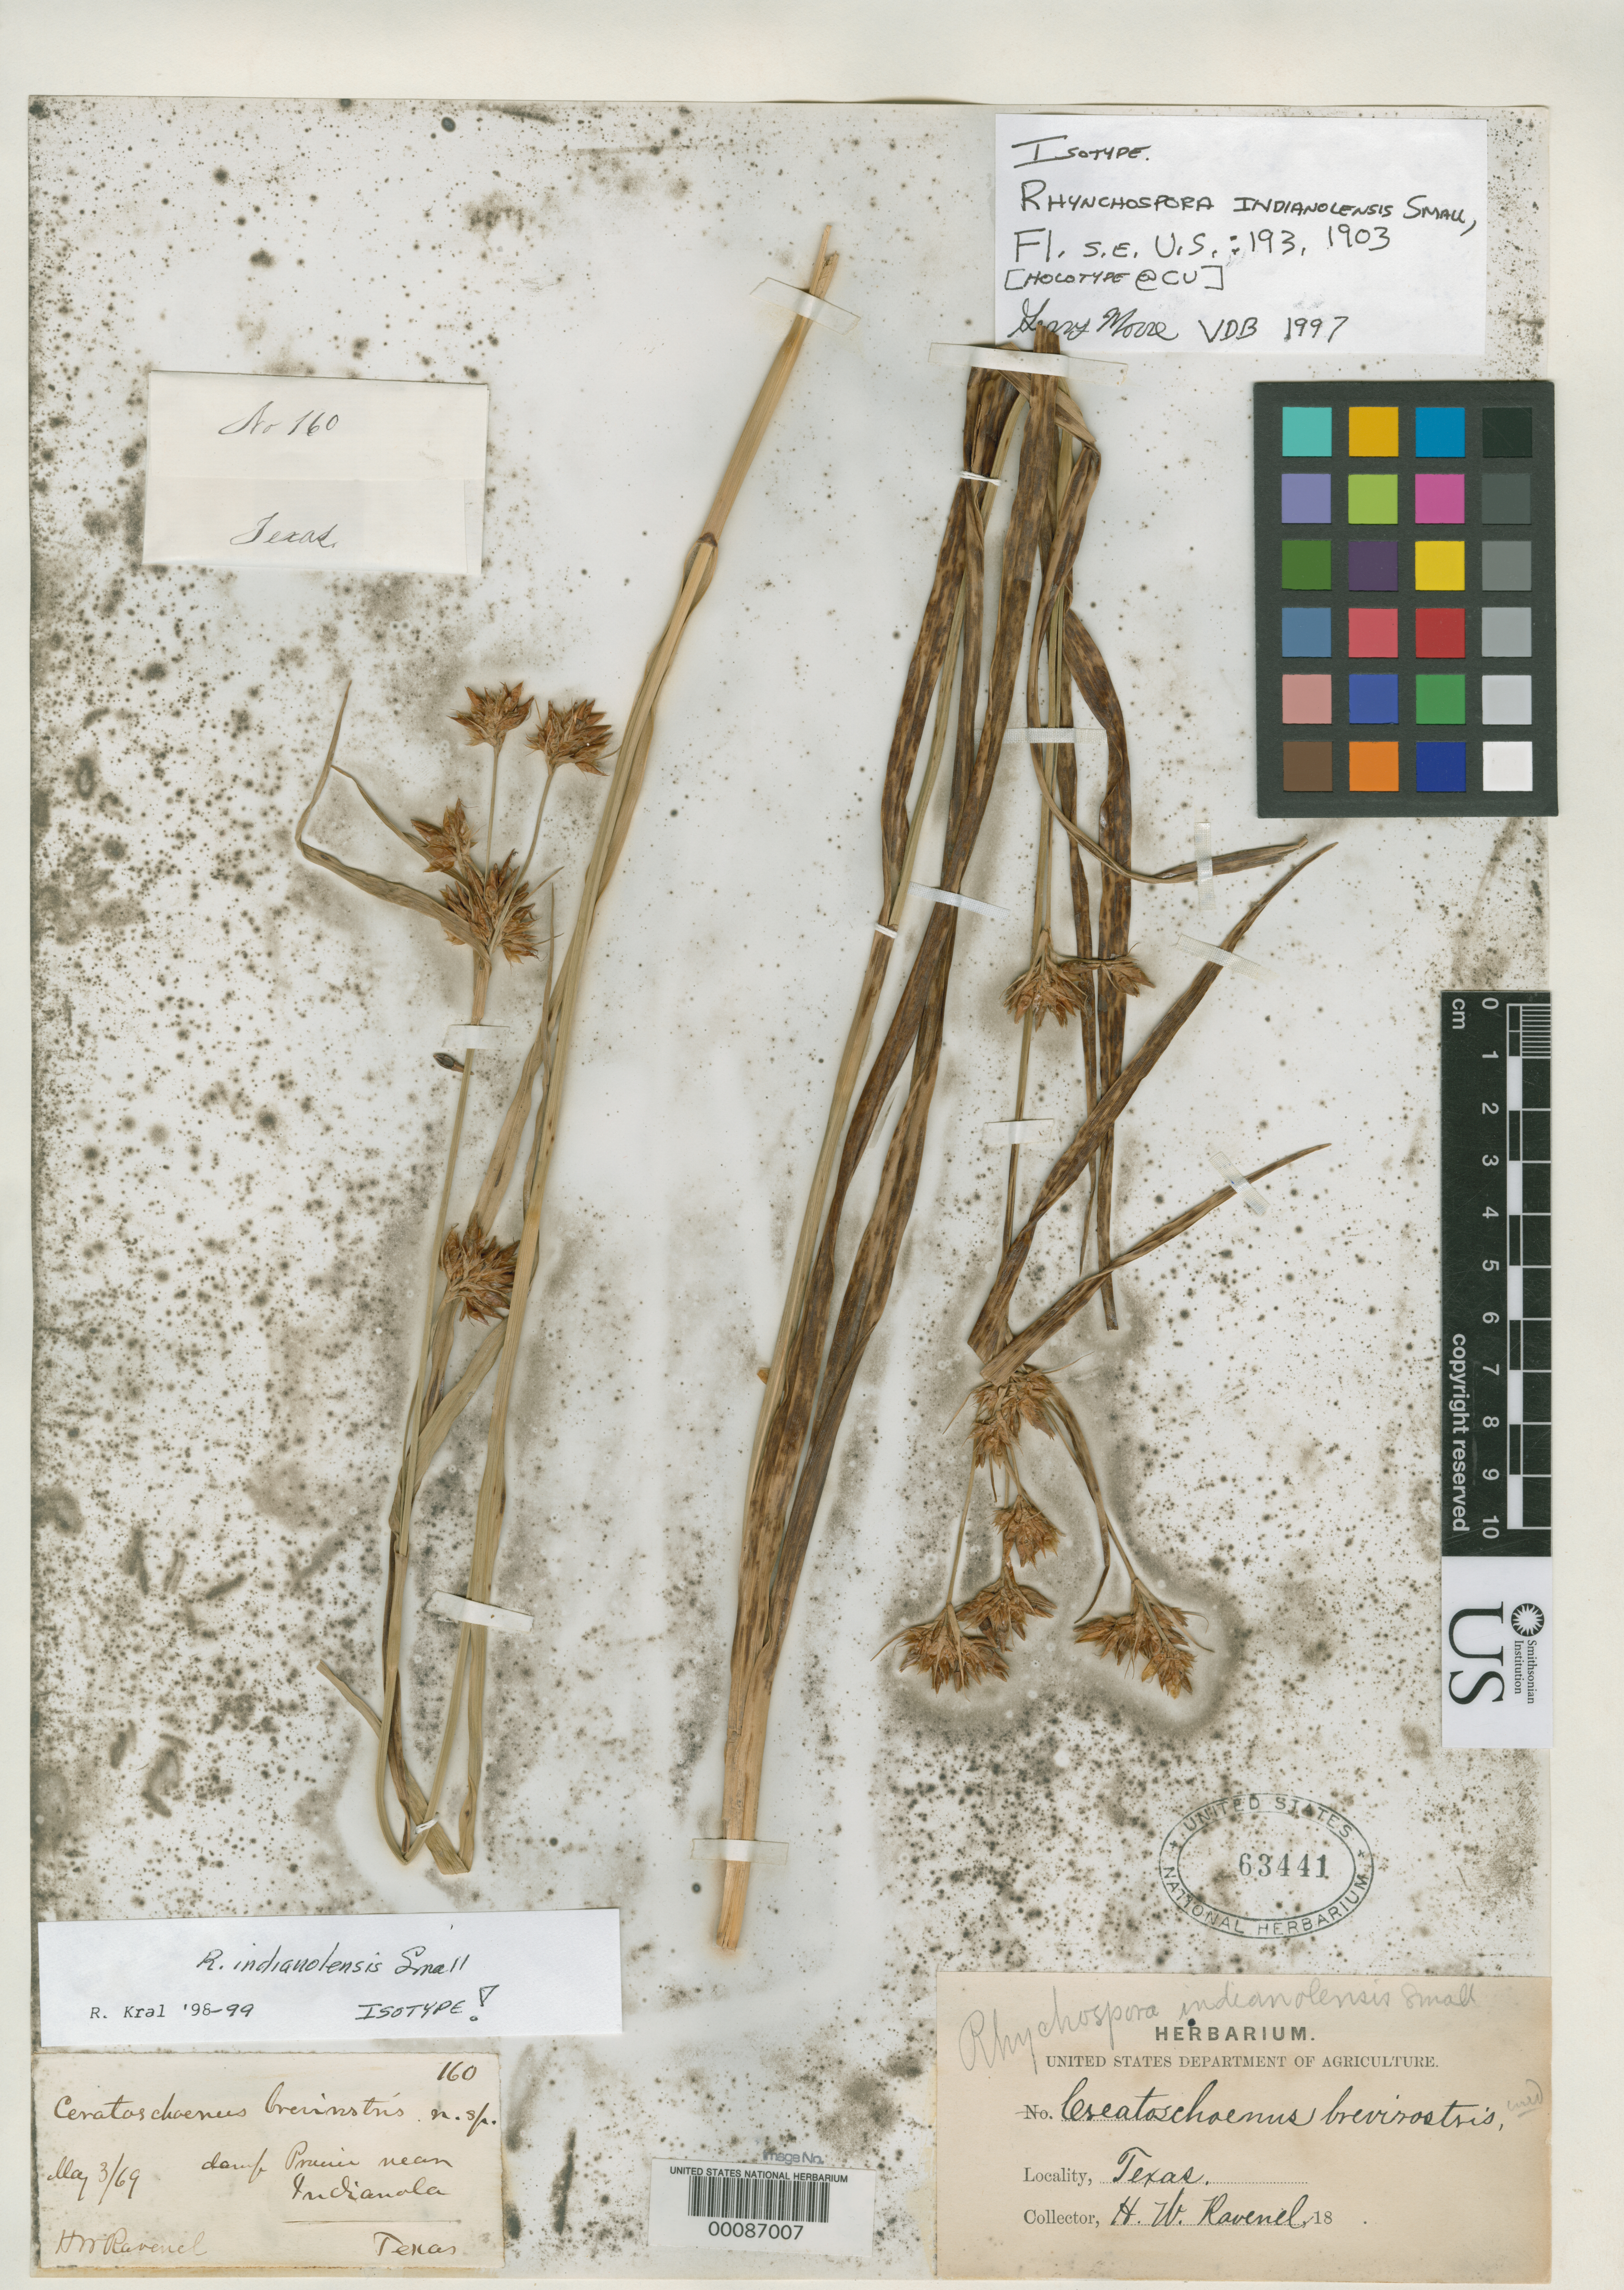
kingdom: Plantae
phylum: Tracheophyta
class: Liliopsida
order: Poales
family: Cyperaceae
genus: Rhynchospora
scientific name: Rhynchospora indianolensis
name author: Small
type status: Isotype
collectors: H. Ravenel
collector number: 160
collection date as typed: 03 May 1869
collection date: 1869-05-03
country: United States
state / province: Texas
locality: Near Indianola.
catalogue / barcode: US 63441